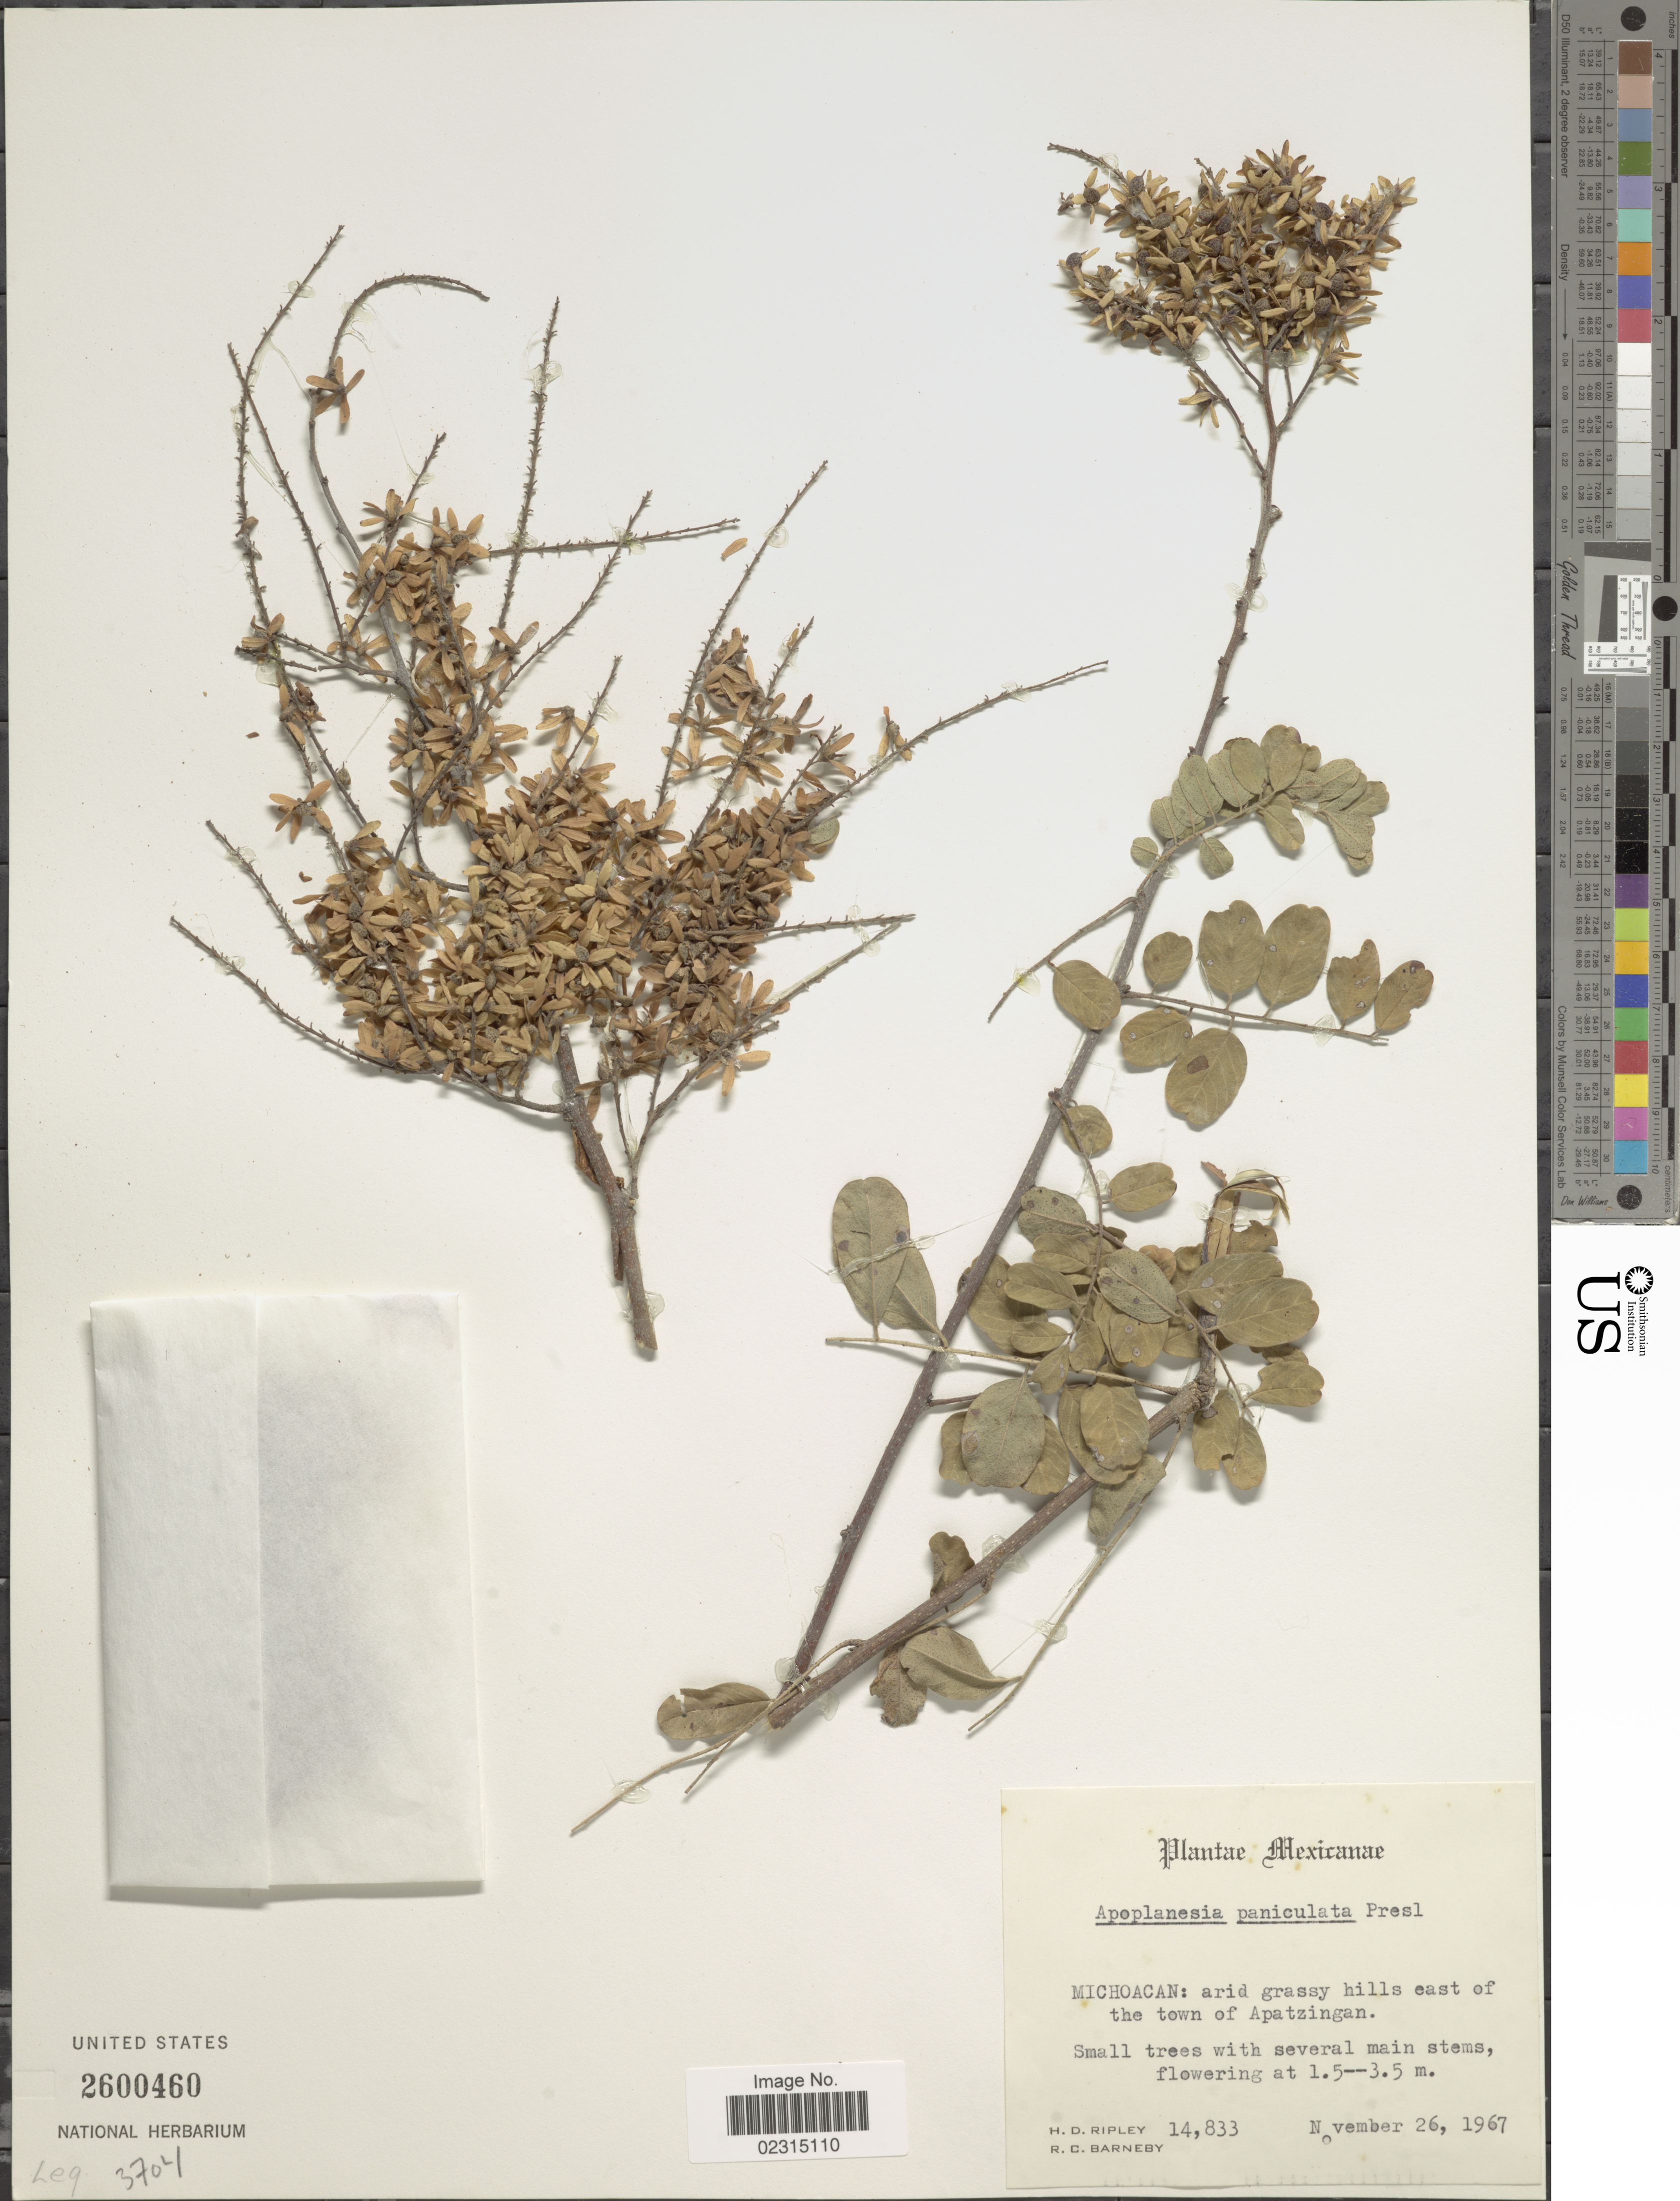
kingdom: Plantae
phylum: Tracheophyta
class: Magnoliopsida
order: Fabales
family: Fabaceae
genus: Apoplanesia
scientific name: Apoplanesia paniculata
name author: C. Presl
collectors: H. Ripley & R. C. Barneby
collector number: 14833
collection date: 1967-11-26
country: Mexico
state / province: Michoacán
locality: Arid grassy hill east of the town of Apatzingan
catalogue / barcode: US 2600460